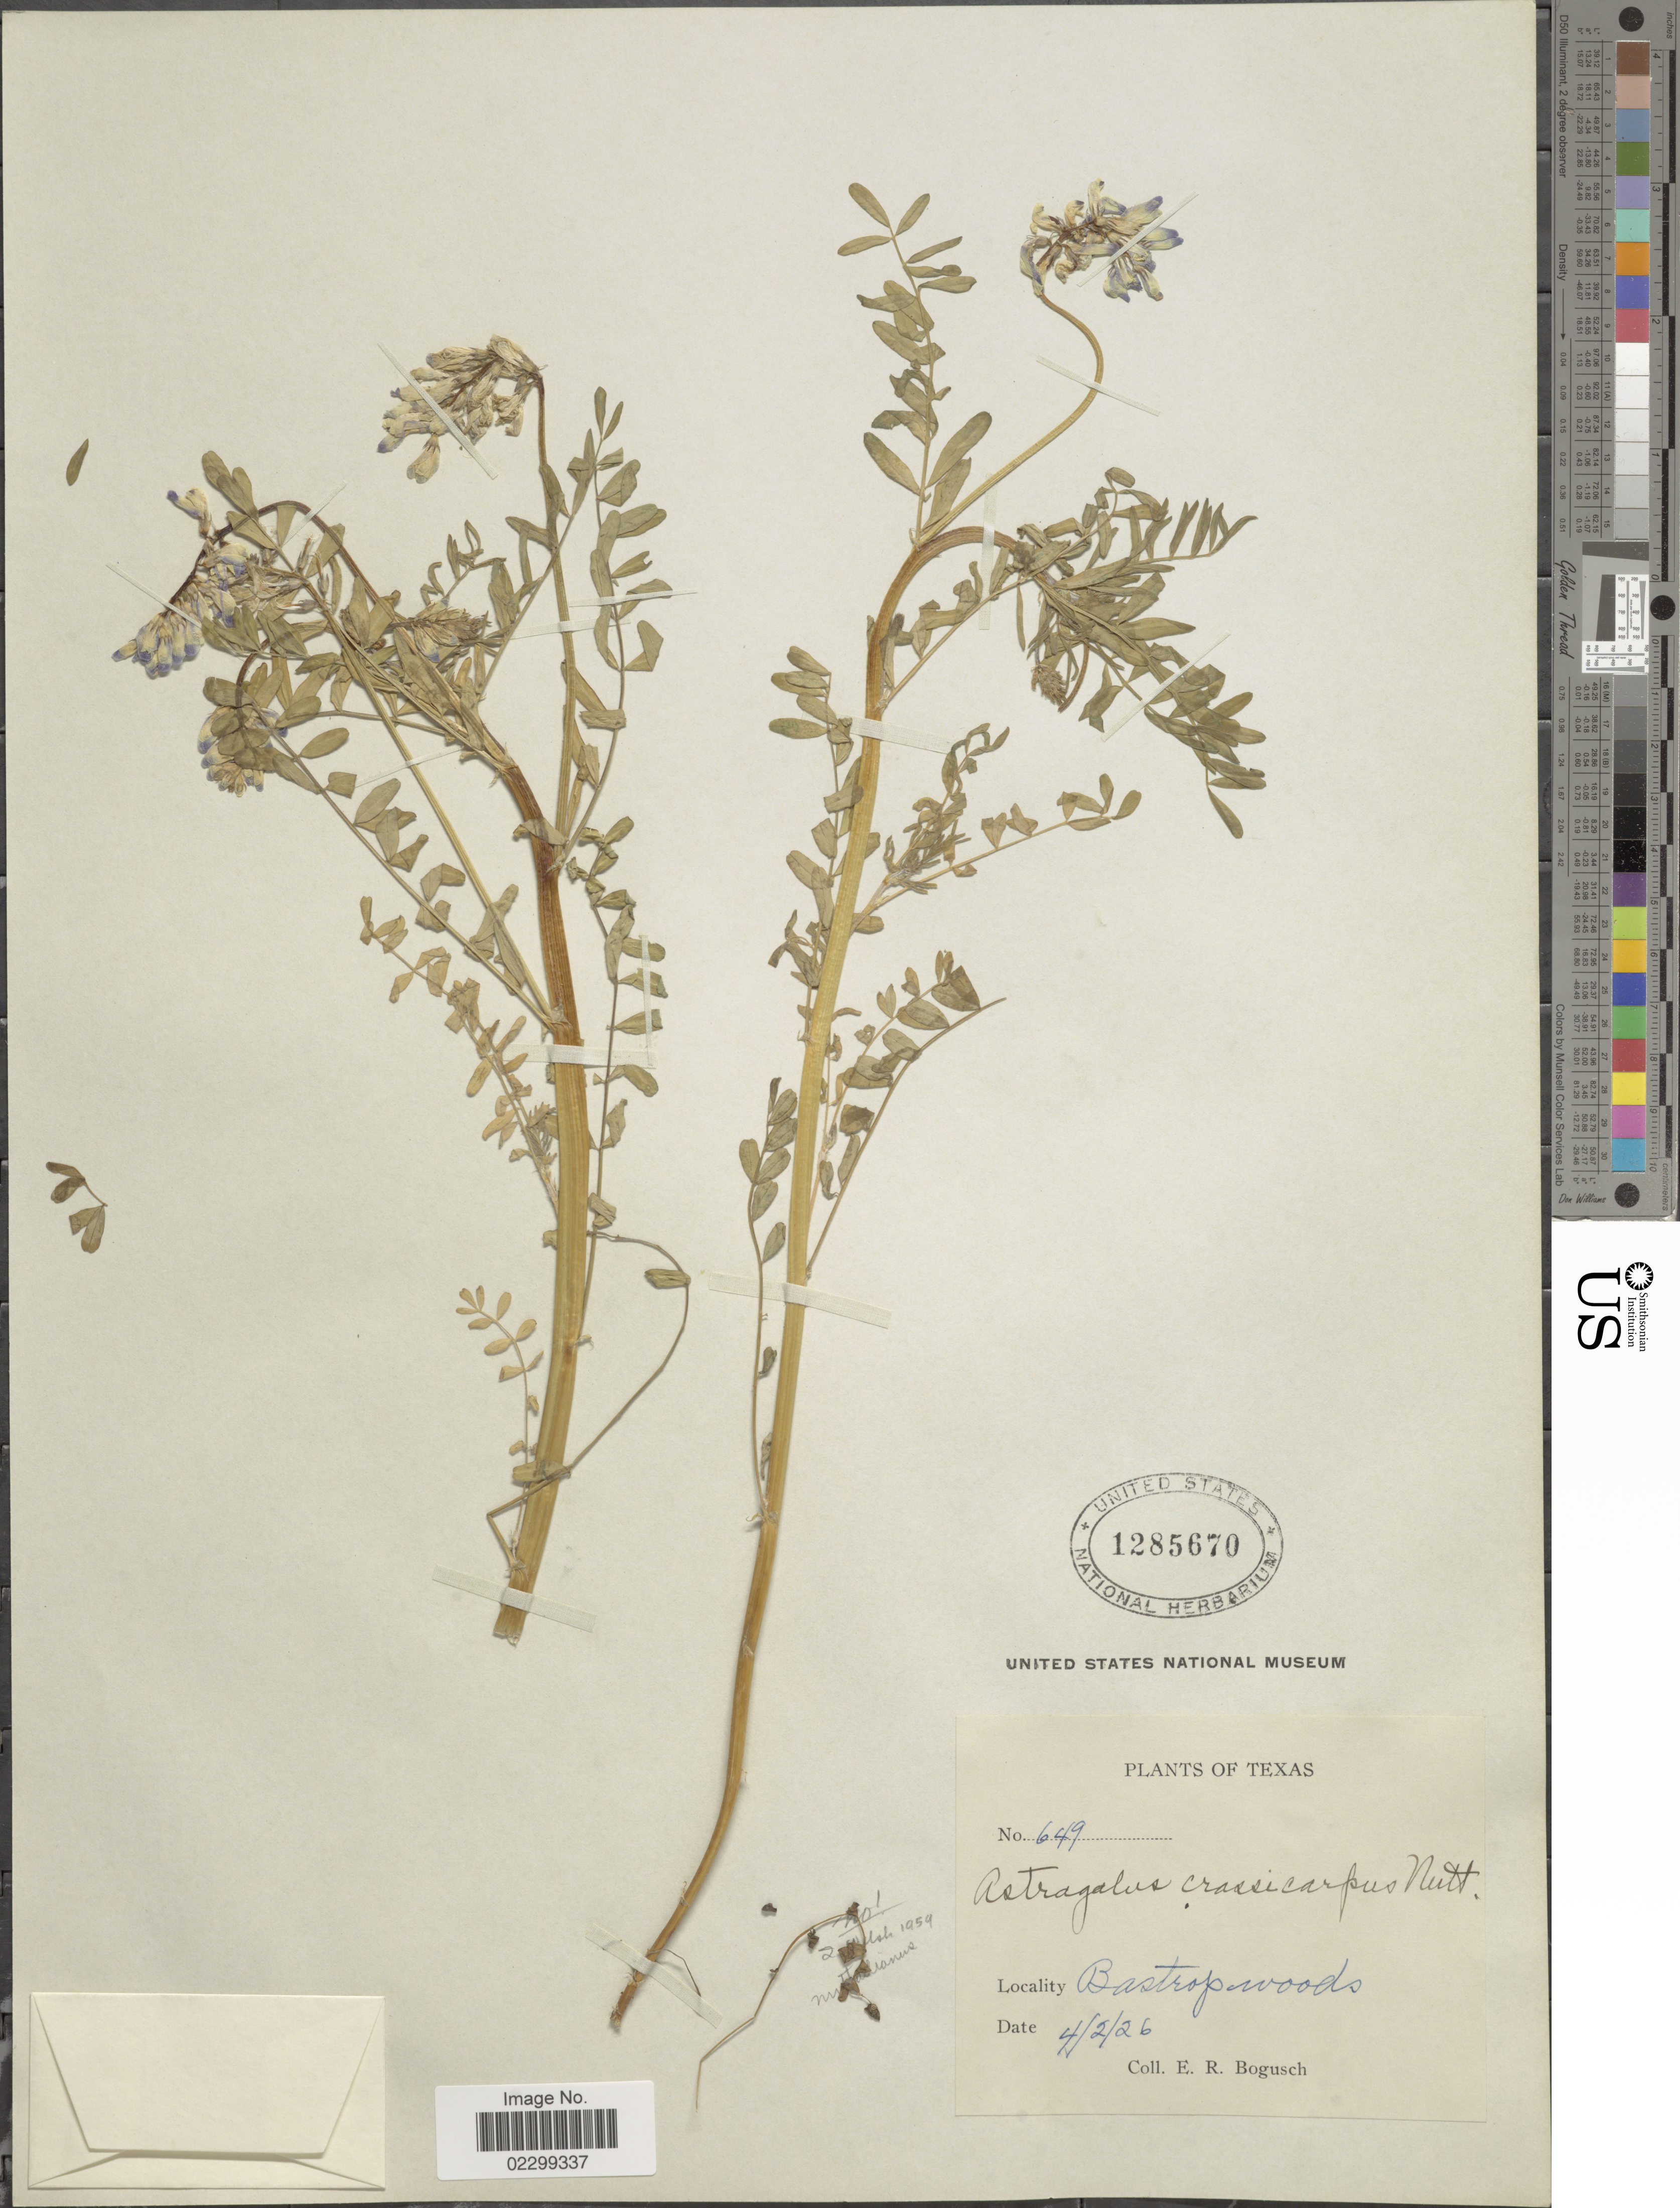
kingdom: Plantae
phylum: Tracheophyta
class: Magnoliopsida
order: Fabales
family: Fabaceae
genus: Astragalus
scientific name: Astragalus austrinus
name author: (Small) O.E. Schulz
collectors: E. Bogusch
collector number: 649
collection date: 1926-04-02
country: United States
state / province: Texas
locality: Bastrop Woods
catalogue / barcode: US 1285670